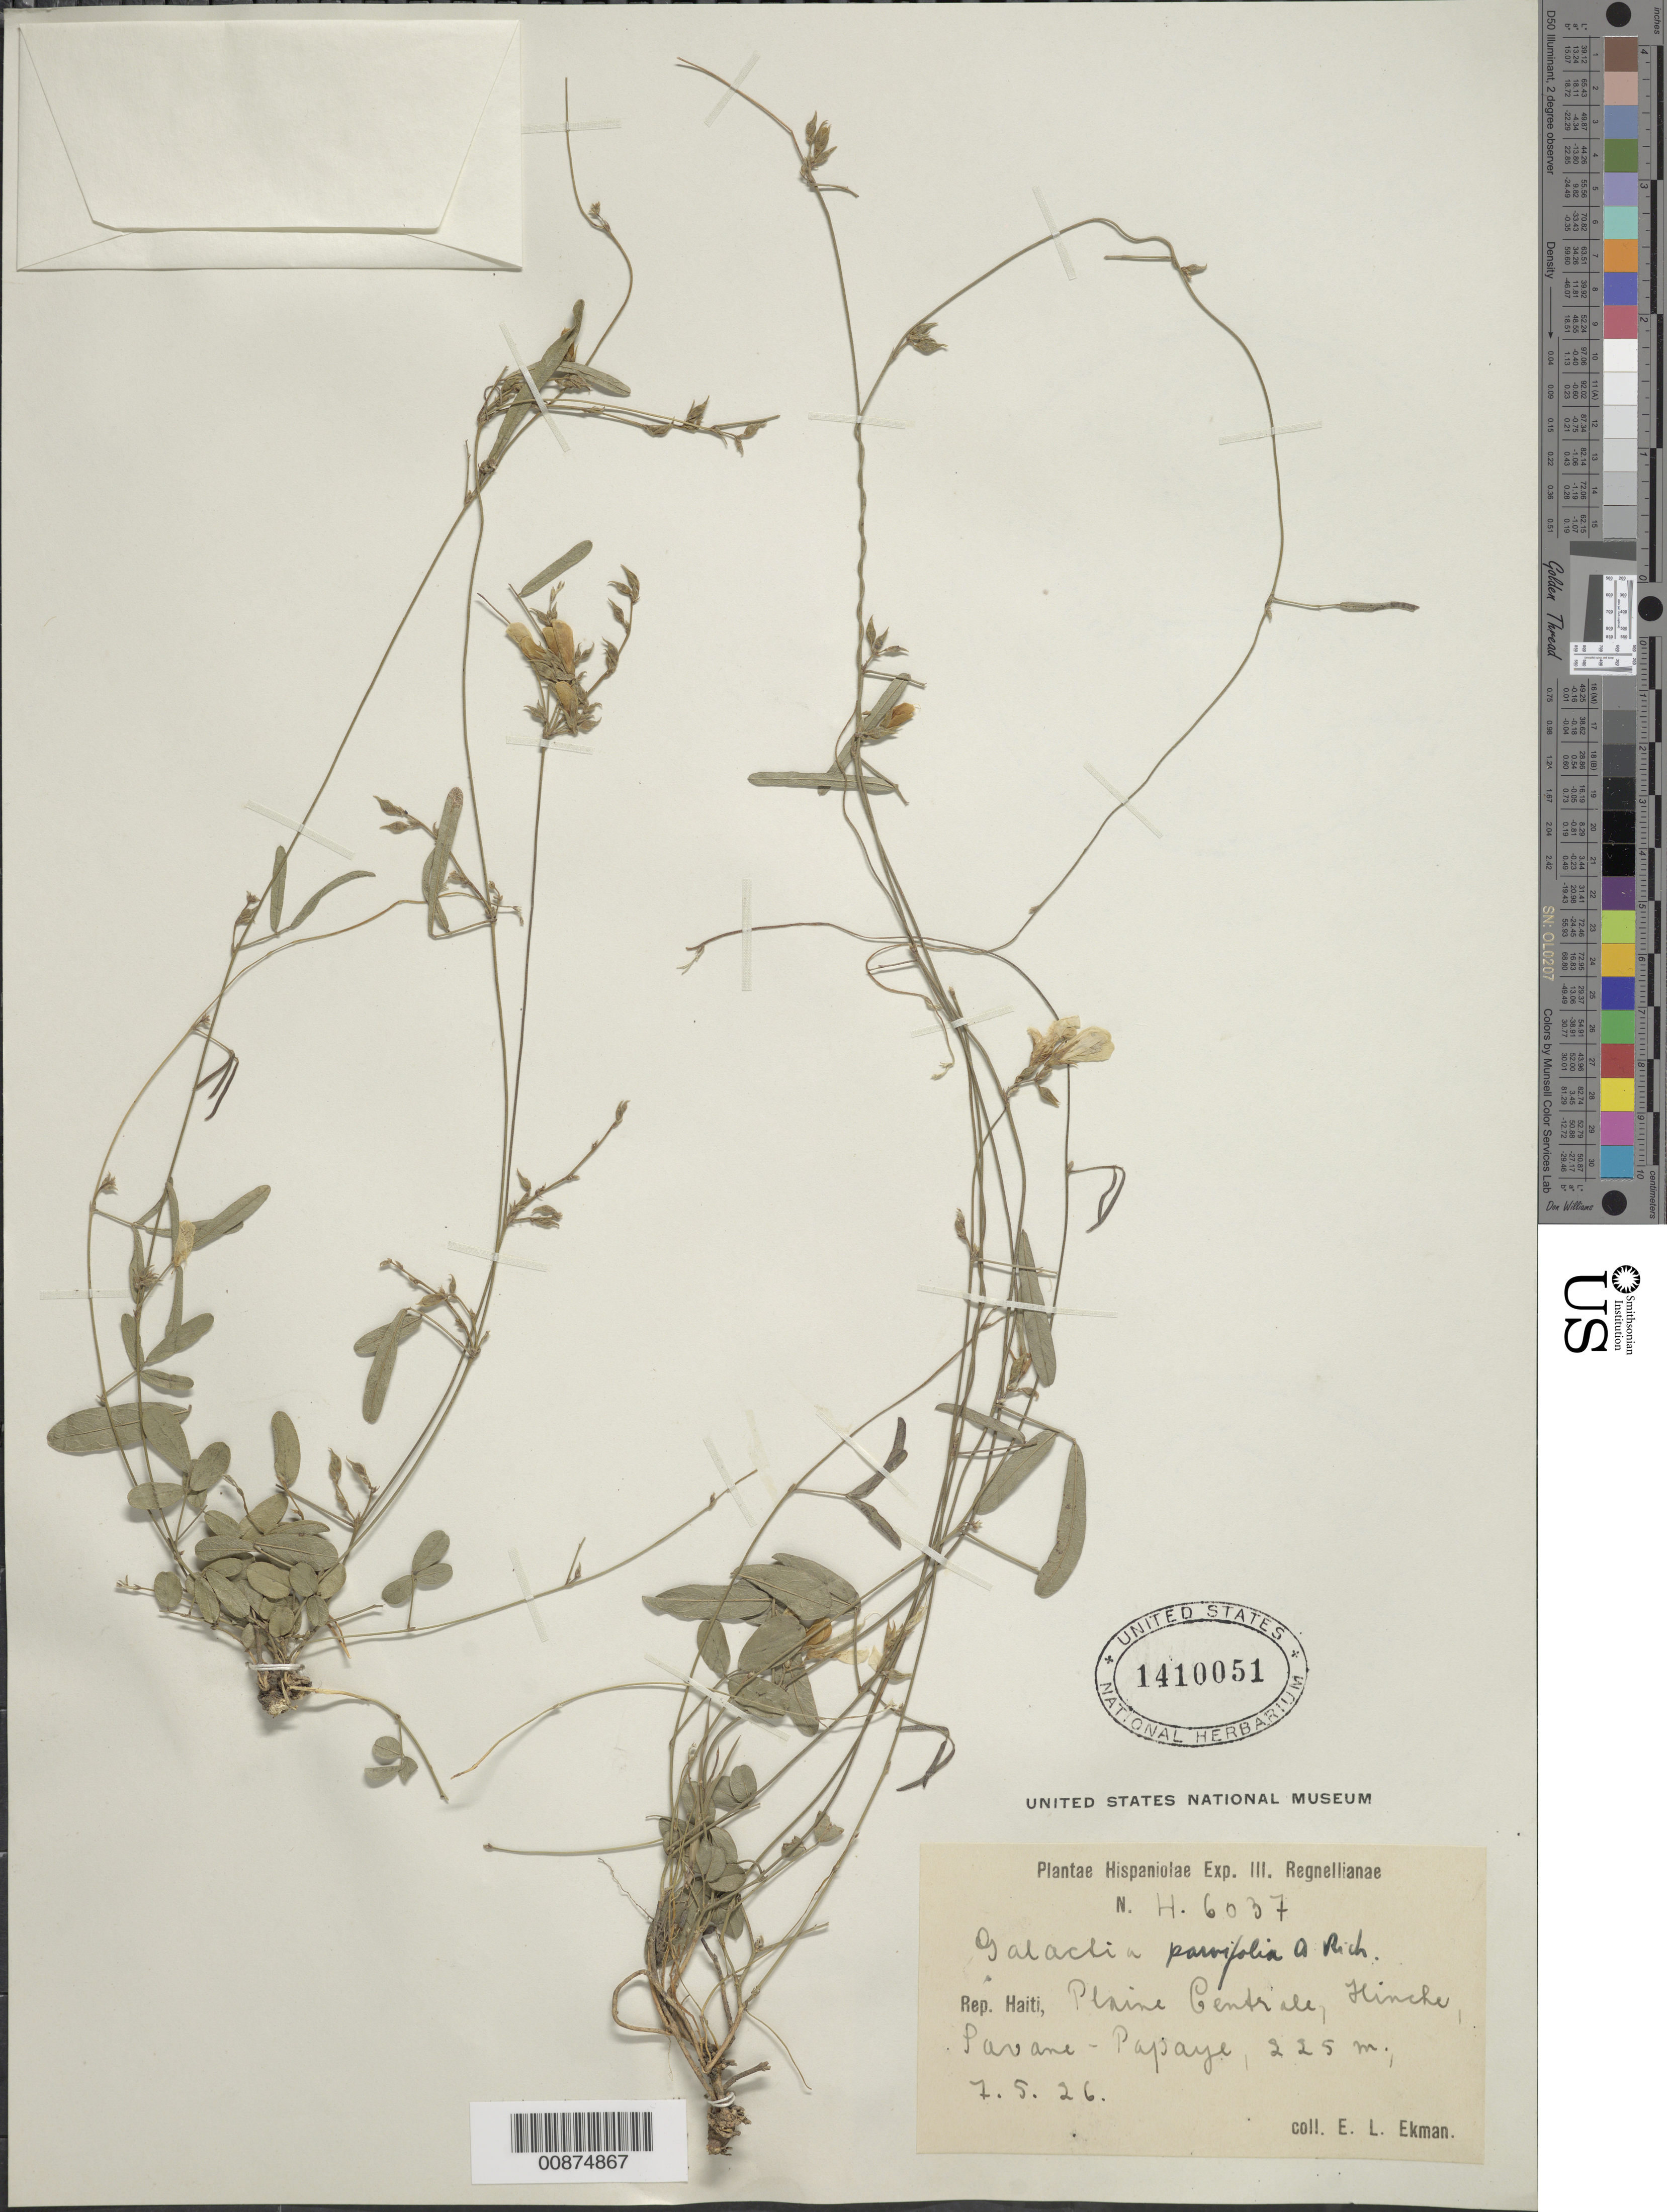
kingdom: Plantae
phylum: Tracheophyta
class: Magnoliopsida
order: Fabales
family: Fabaceae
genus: Galactia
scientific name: Galactia parvifolia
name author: A. Rich.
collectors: E. L. Ekman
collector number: H 6037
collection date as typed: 07 May 1926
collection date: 1926-05-07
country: Haiti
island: Hispaniola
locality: Plaine Centrale, Hinche, Savane-Papaye.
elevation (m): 225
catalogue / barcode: US 1410051